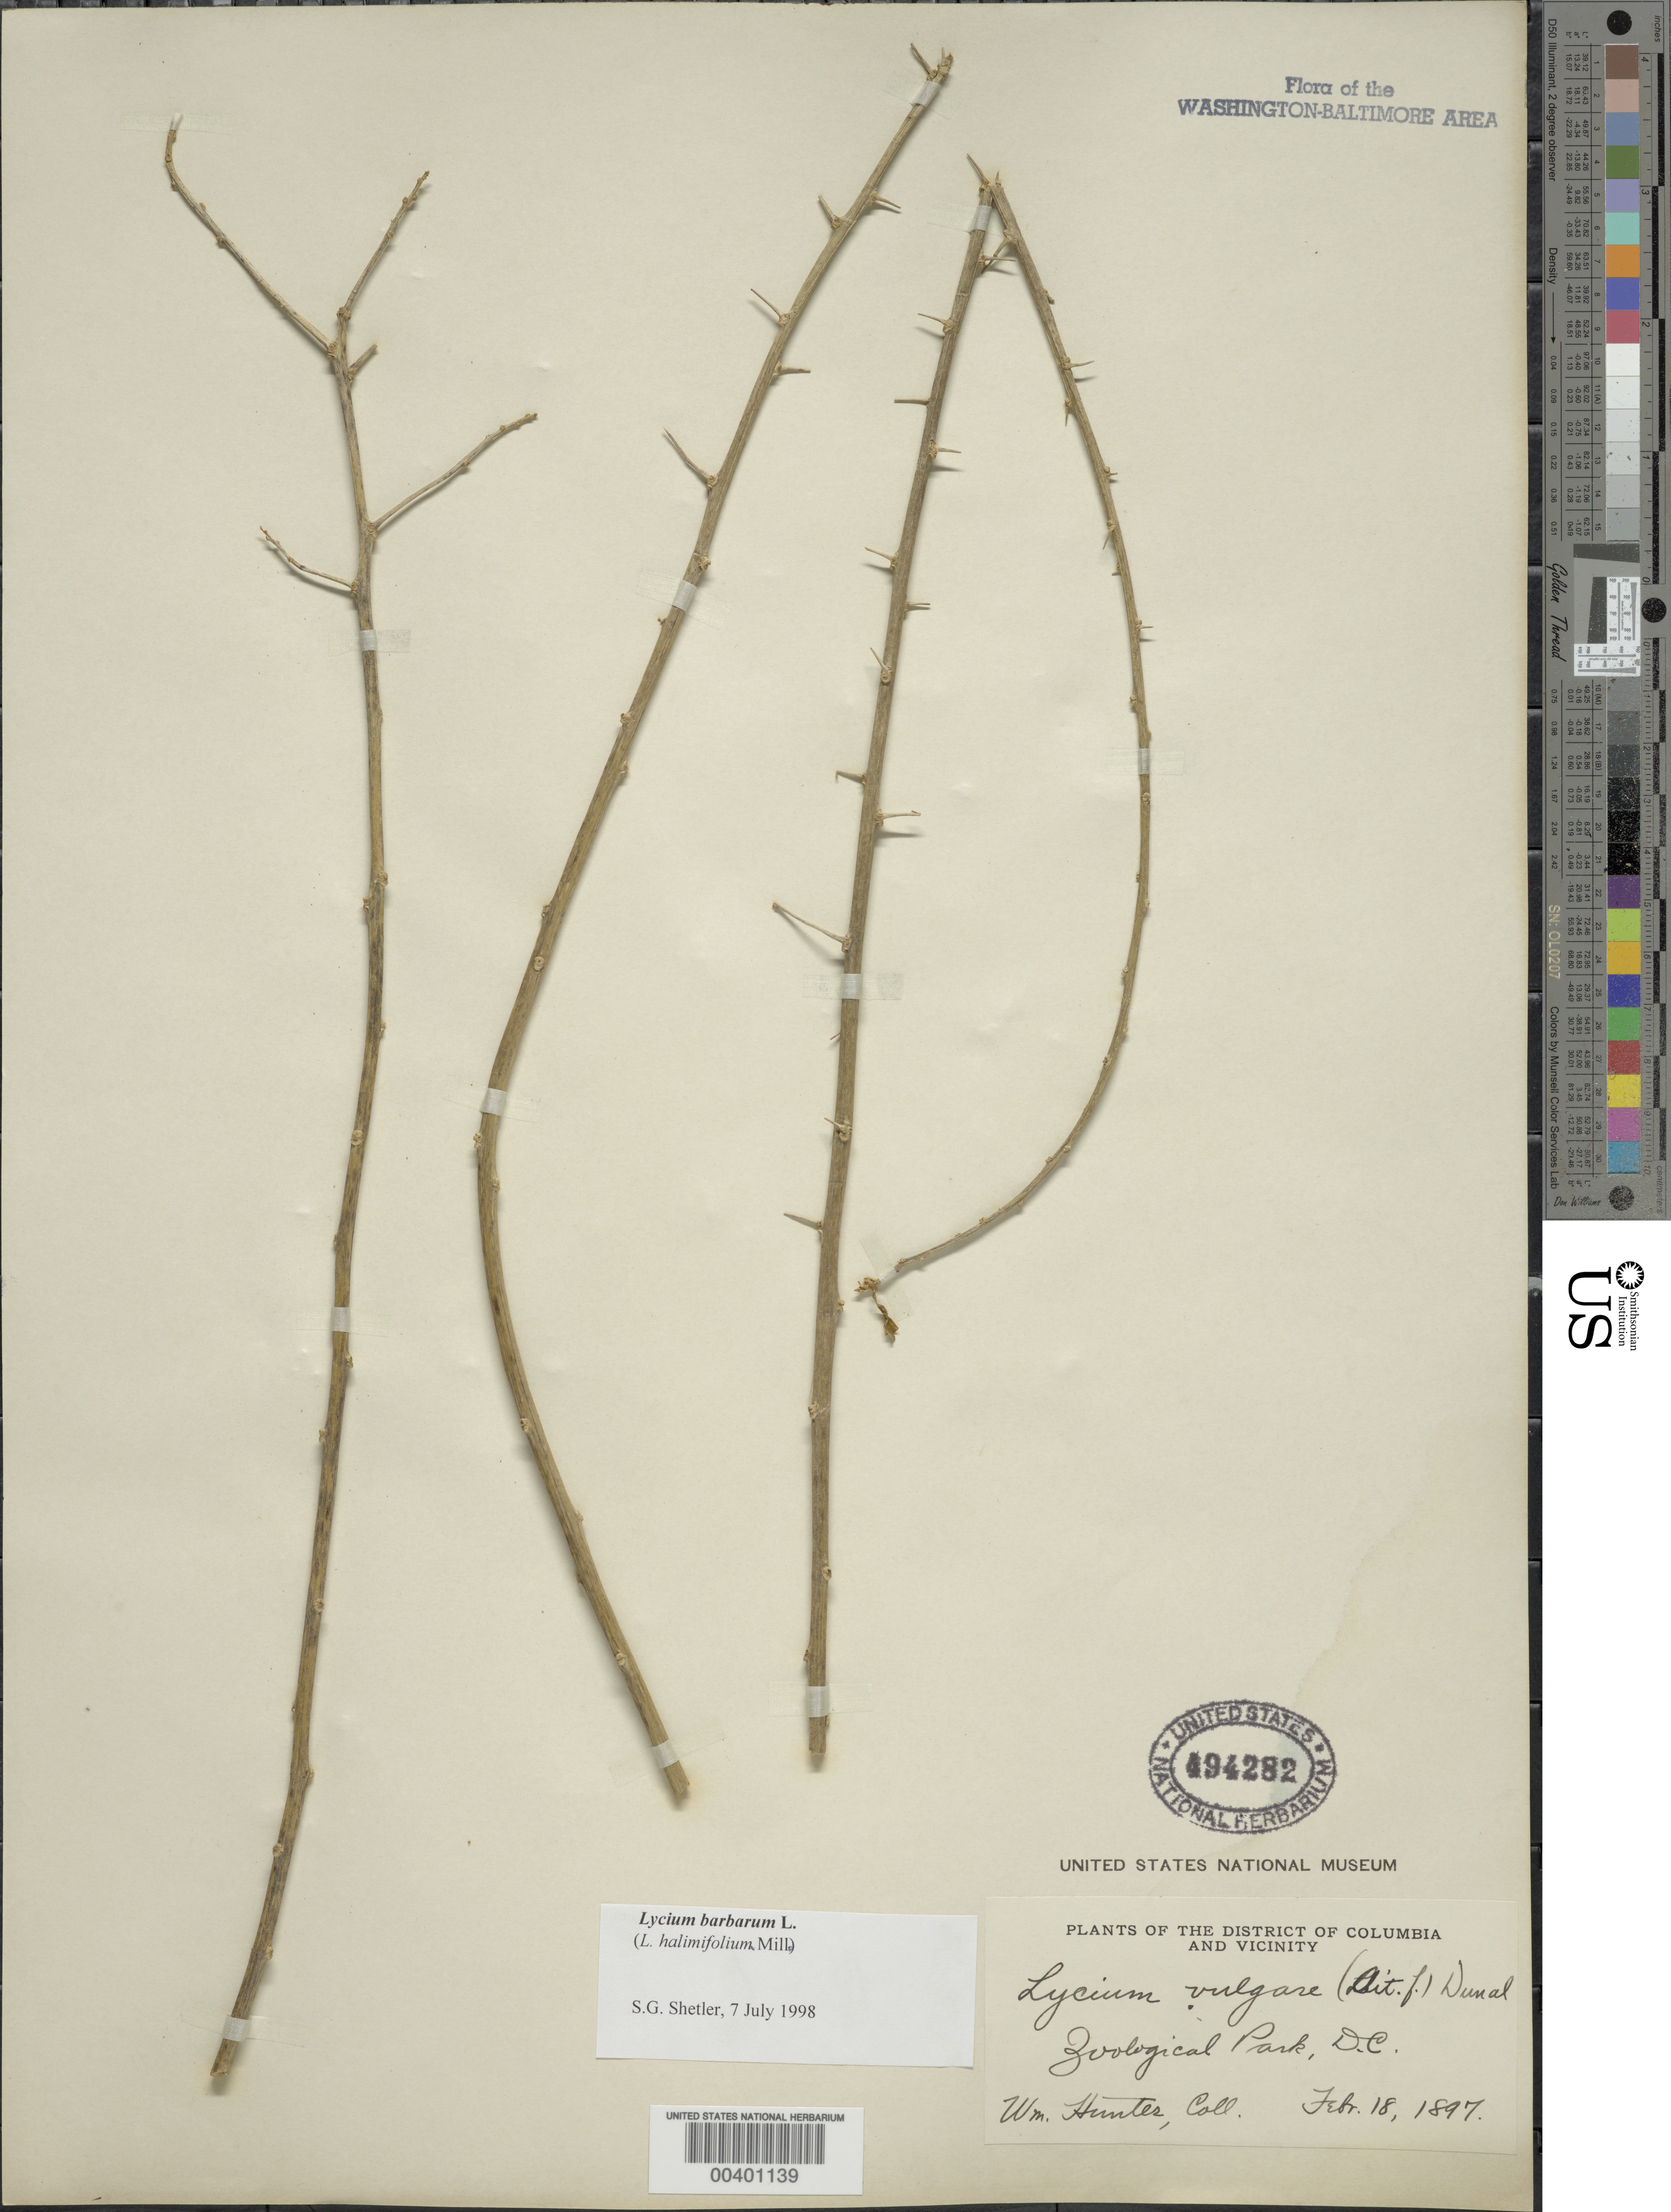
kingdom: Plantae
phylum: Tracheophyta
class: Magnoliopsida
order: Solanales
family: Solanaceae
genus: Lycium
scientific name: Lycium barbarum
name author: L.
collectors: W. Hunter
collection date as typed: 18 Feb 1897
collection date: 1897-02-18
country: United States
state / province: District of Columbia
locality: Zoological Park Rock Creek Park and vicinity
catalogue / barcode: US 494282